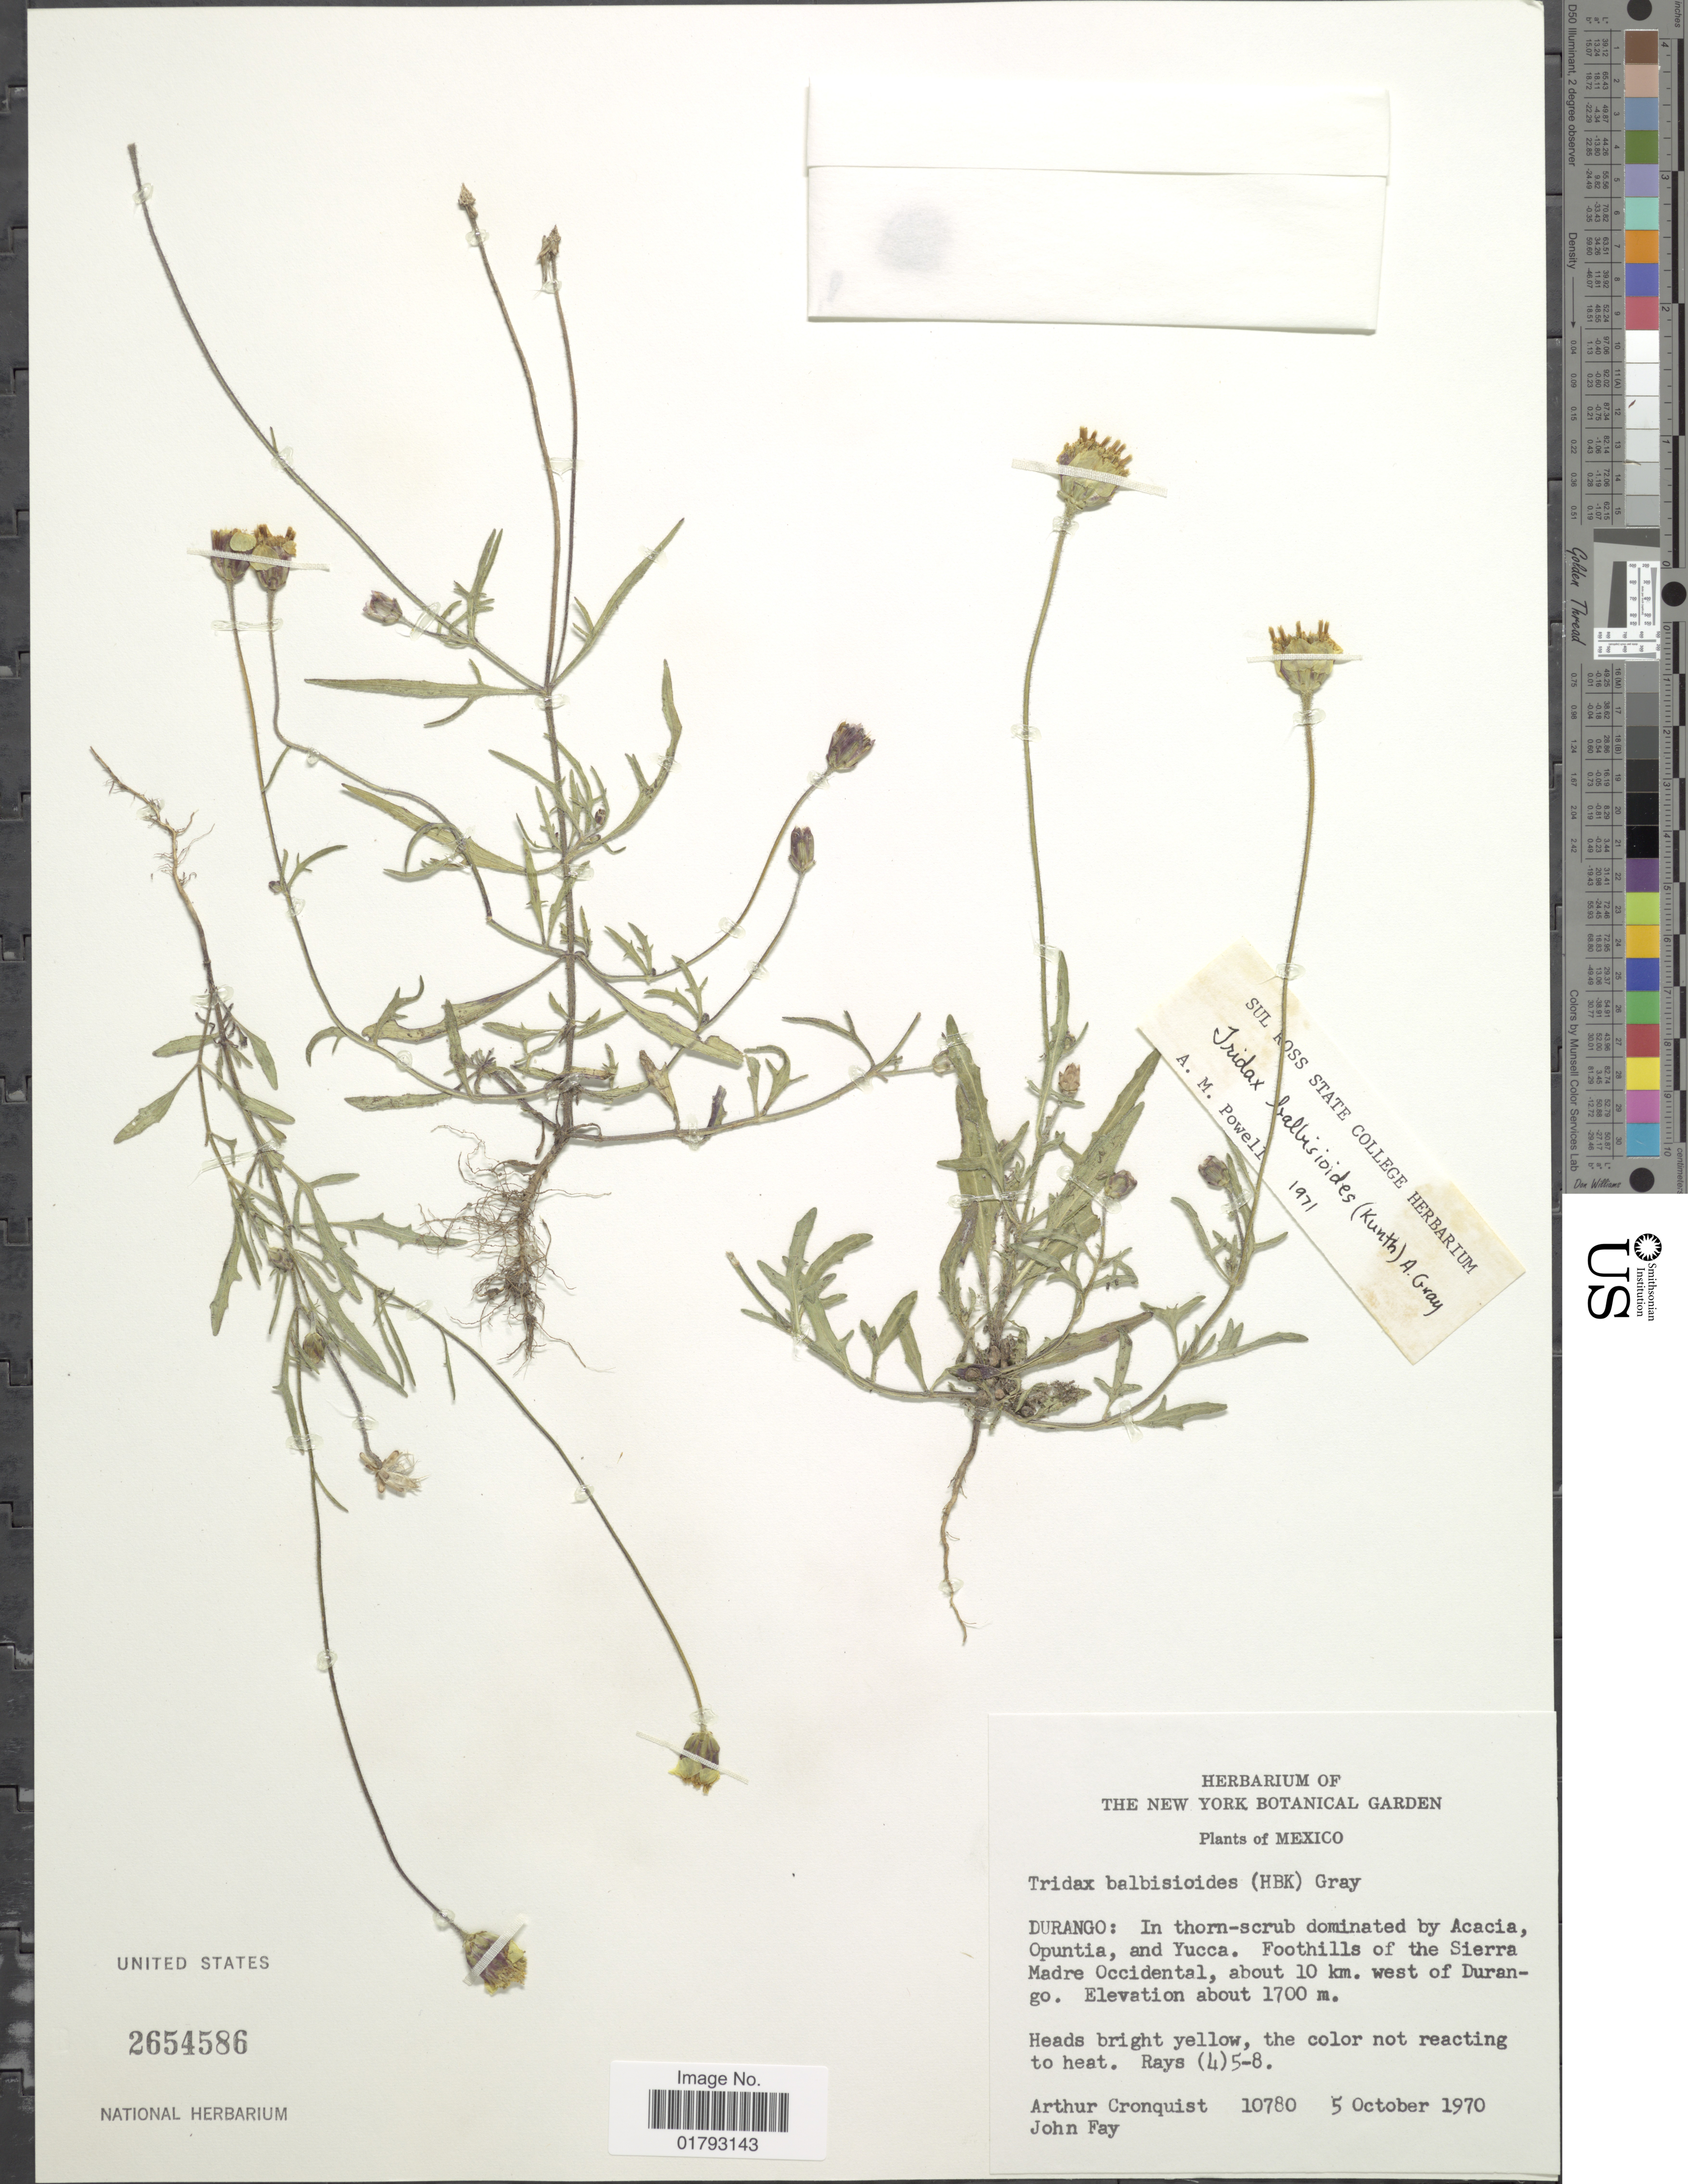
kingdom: Plantae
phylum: Tracheophyta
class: Magnoliopsida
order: Asterales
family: Asteraceae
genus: Tridax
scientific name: Tridax balbisioides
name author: (Kunth) A. Gray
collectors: A. J. Cronquist & J. M. Fay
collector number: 10780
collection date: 1970-10-05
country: Mexico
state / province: Durango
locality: Mexico, Durango: Foothills of the Sierra Madre Occidenal, about 10 km. west of Durango.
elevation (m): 1700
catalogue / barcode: US 2654586